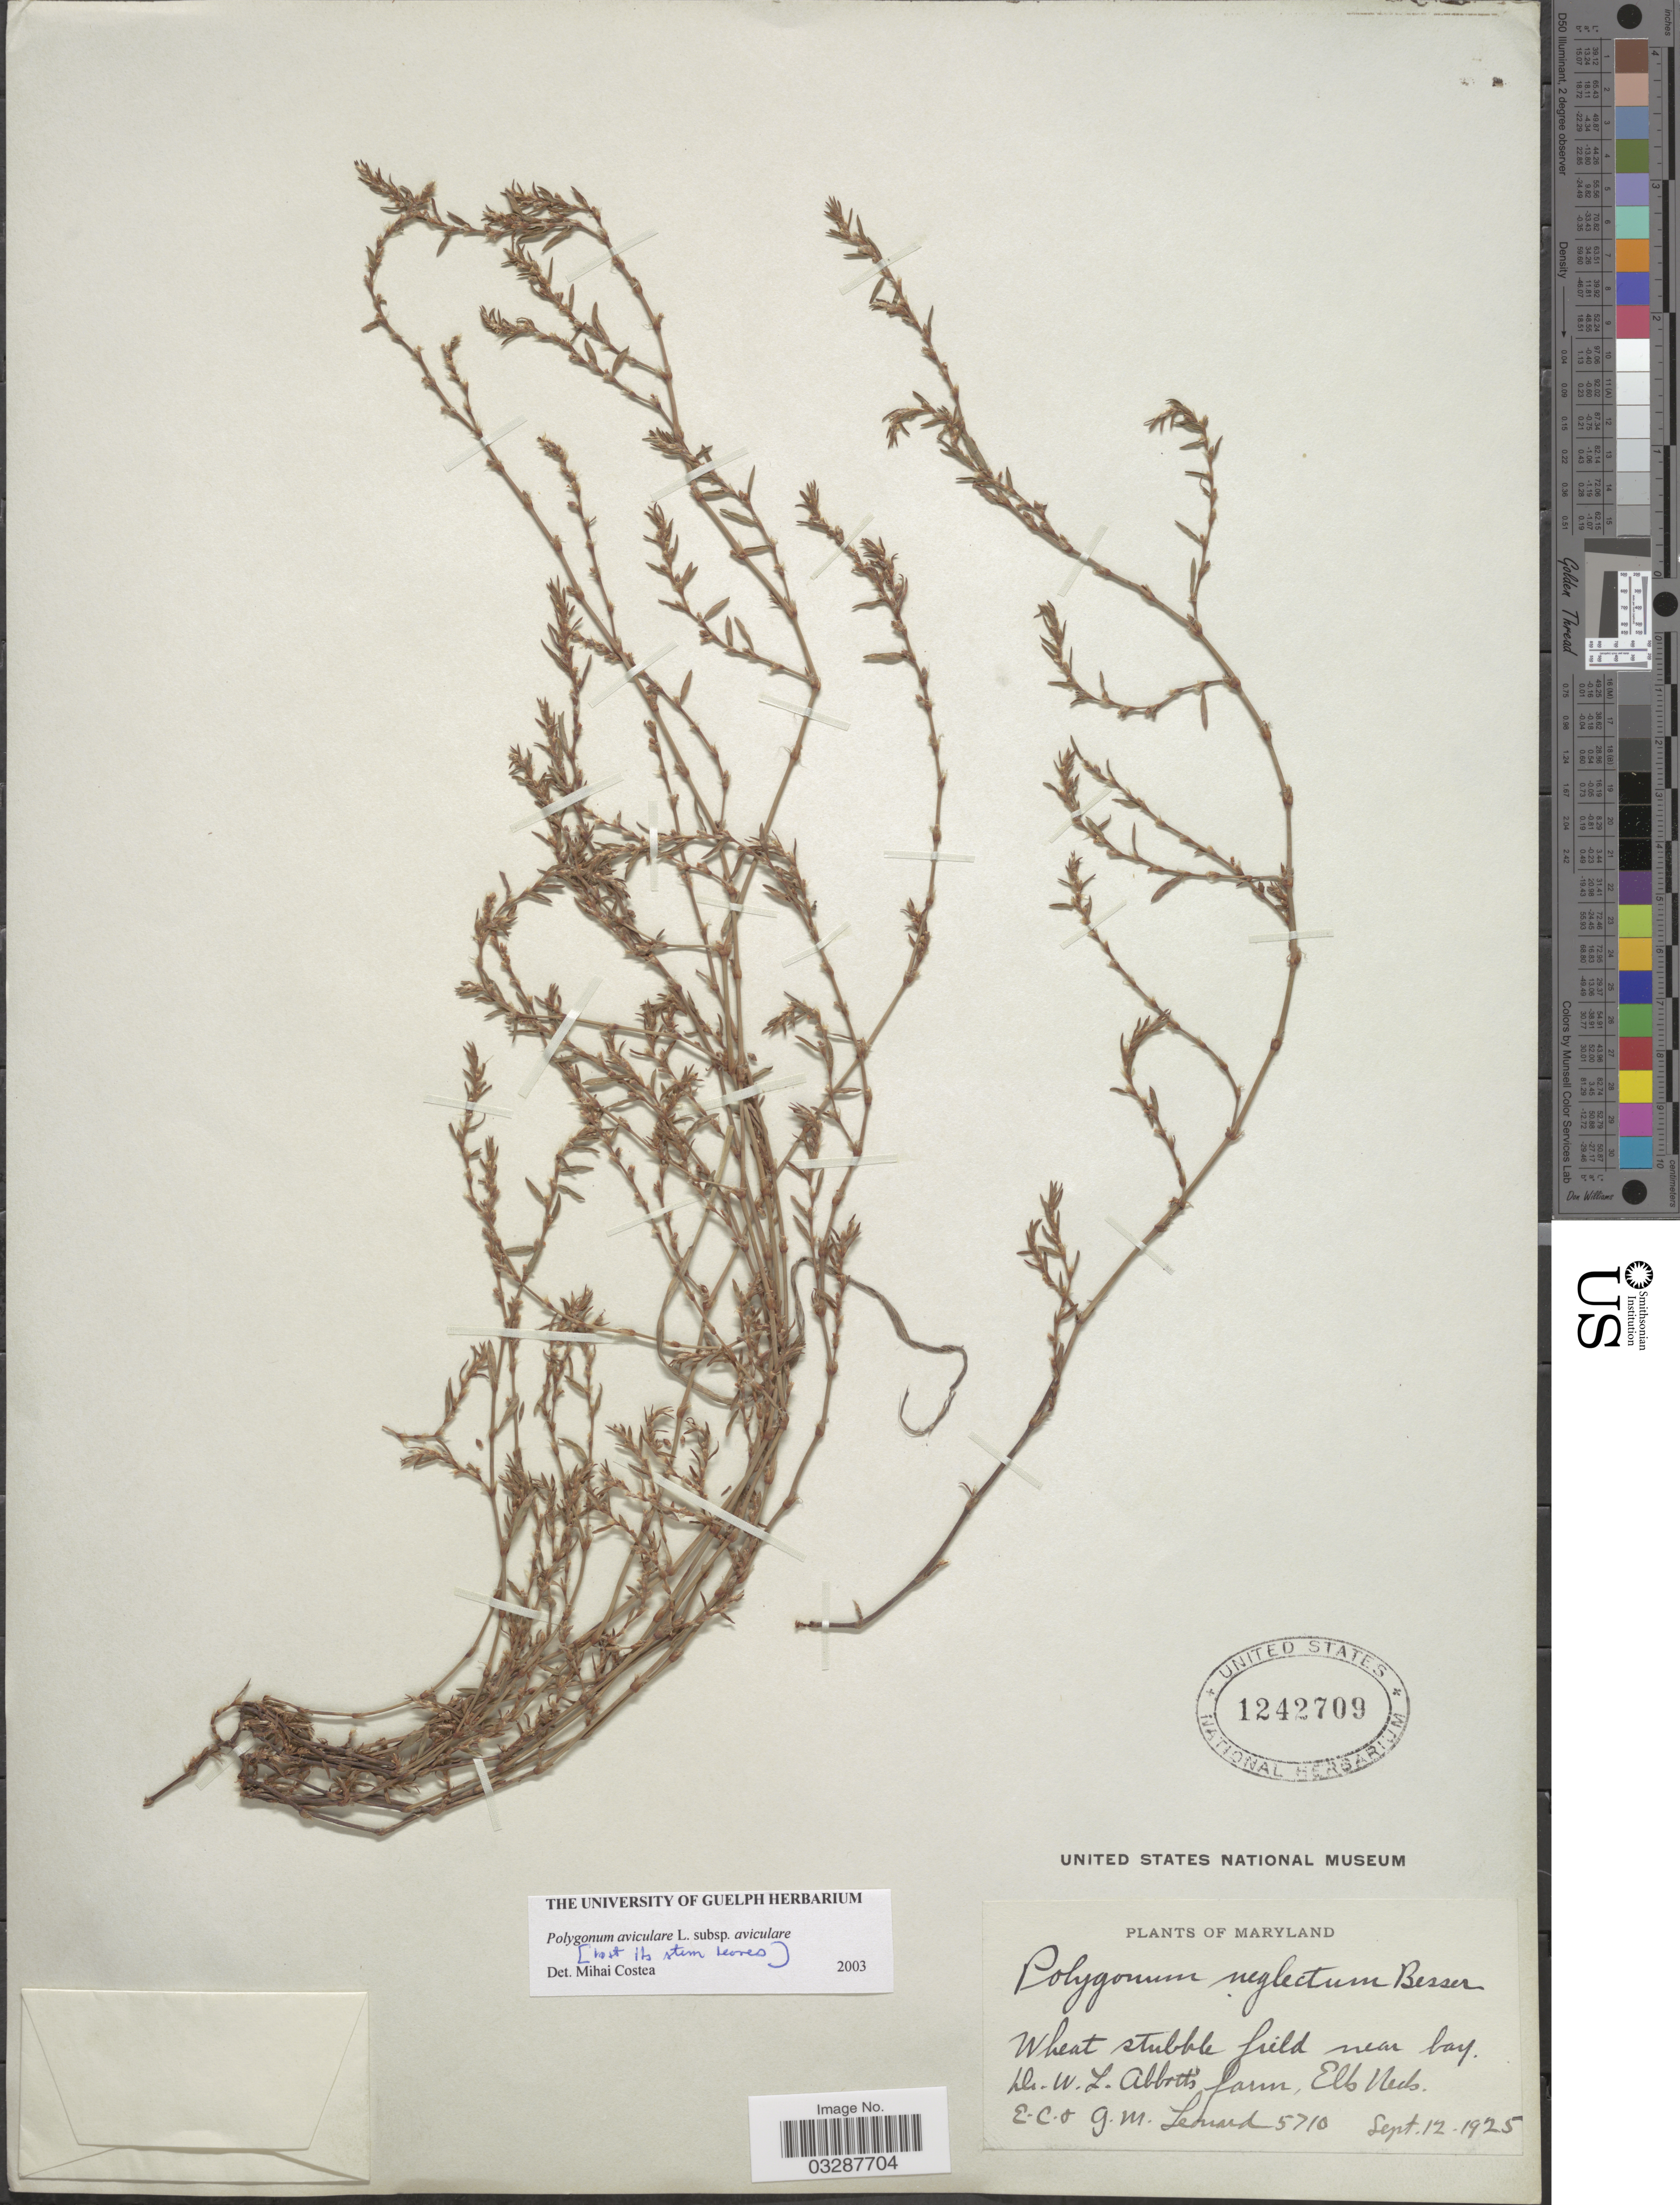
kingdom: Plantae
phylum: Tracheophyta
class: Magnoliopsida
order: Caryophyllales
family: Polygonaceae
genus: Polygonum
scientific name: Polygonum aviculare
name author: L.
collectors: E. C. Leonard & G. M. Leonard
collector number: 5710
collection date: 1925-09-12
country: United States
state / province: Maryland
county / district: Cecil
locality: Wheat stubble field near bay, Dr. W.L. Abbott's farm, Elk Neck.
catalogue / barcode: US 1242709